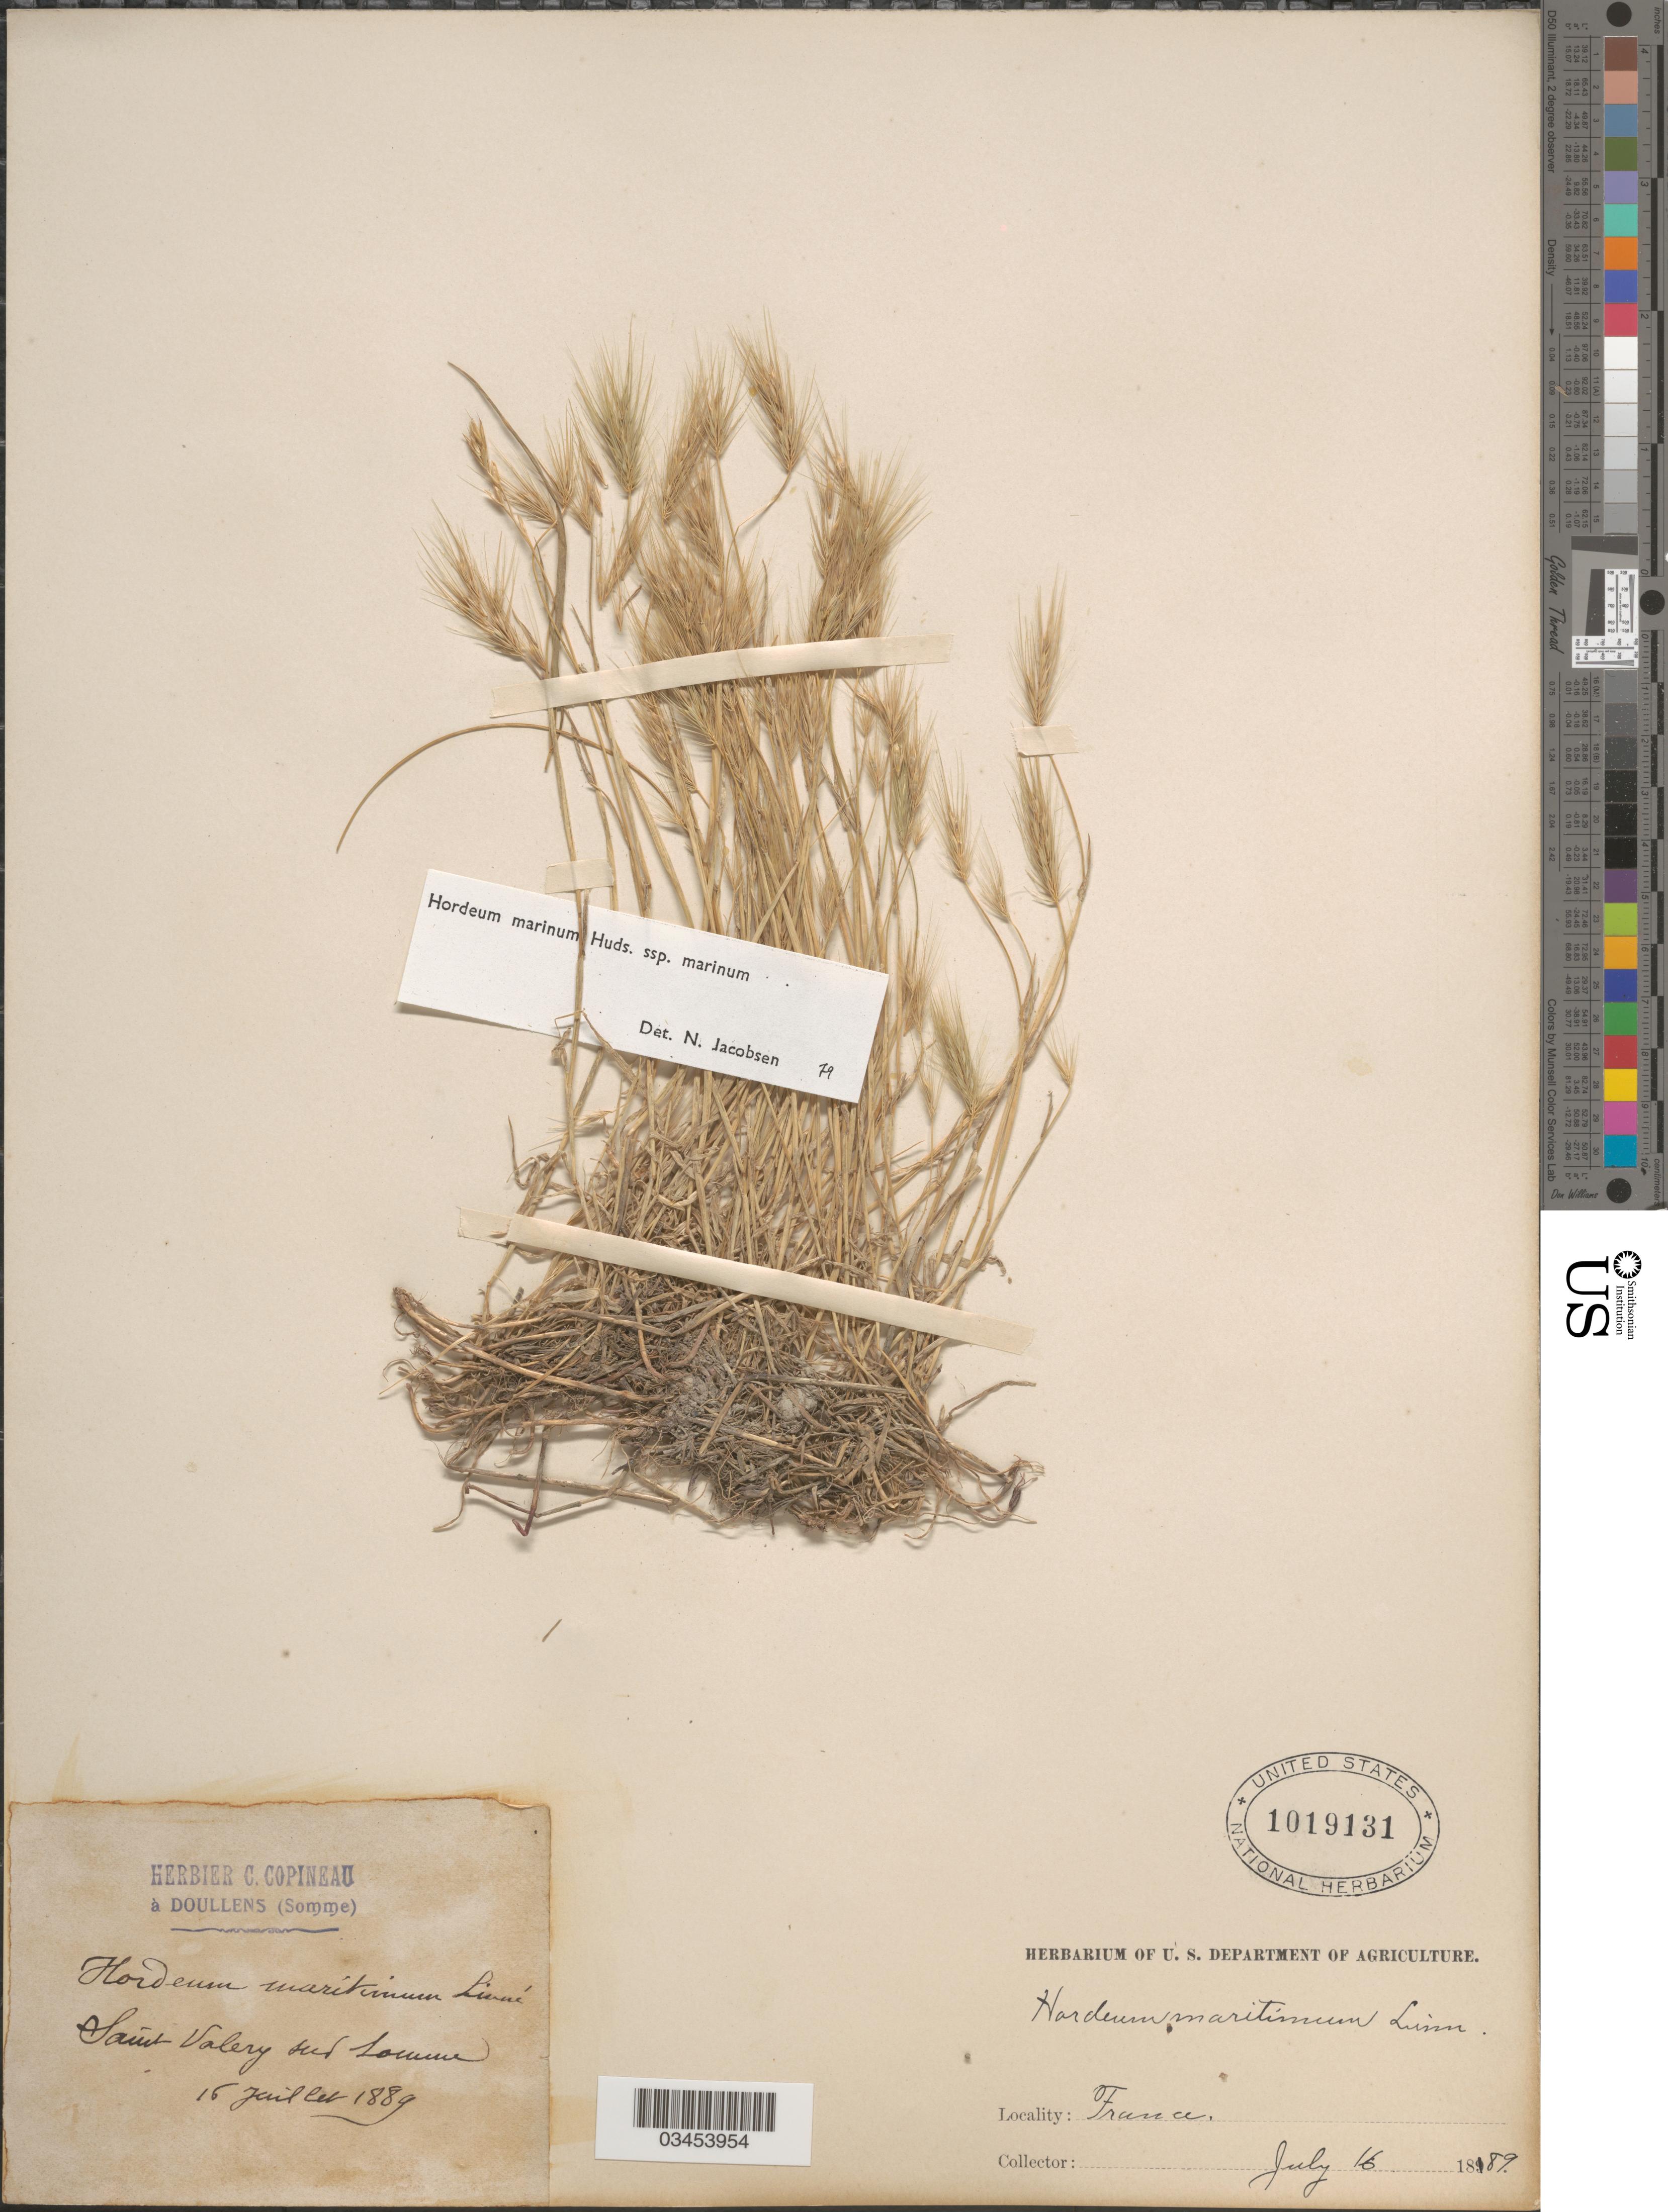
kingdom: Plantae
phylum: Tracheophyta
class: Liliopsida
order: Poales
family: Poaceae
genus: Hordeum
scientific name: Hordeum marinum subsp. marinum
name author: Huds.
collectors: ex herb. C. Copineau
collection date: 1889-07-16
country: France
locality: Saint Valery sud Somme.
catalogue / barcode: US 1019131